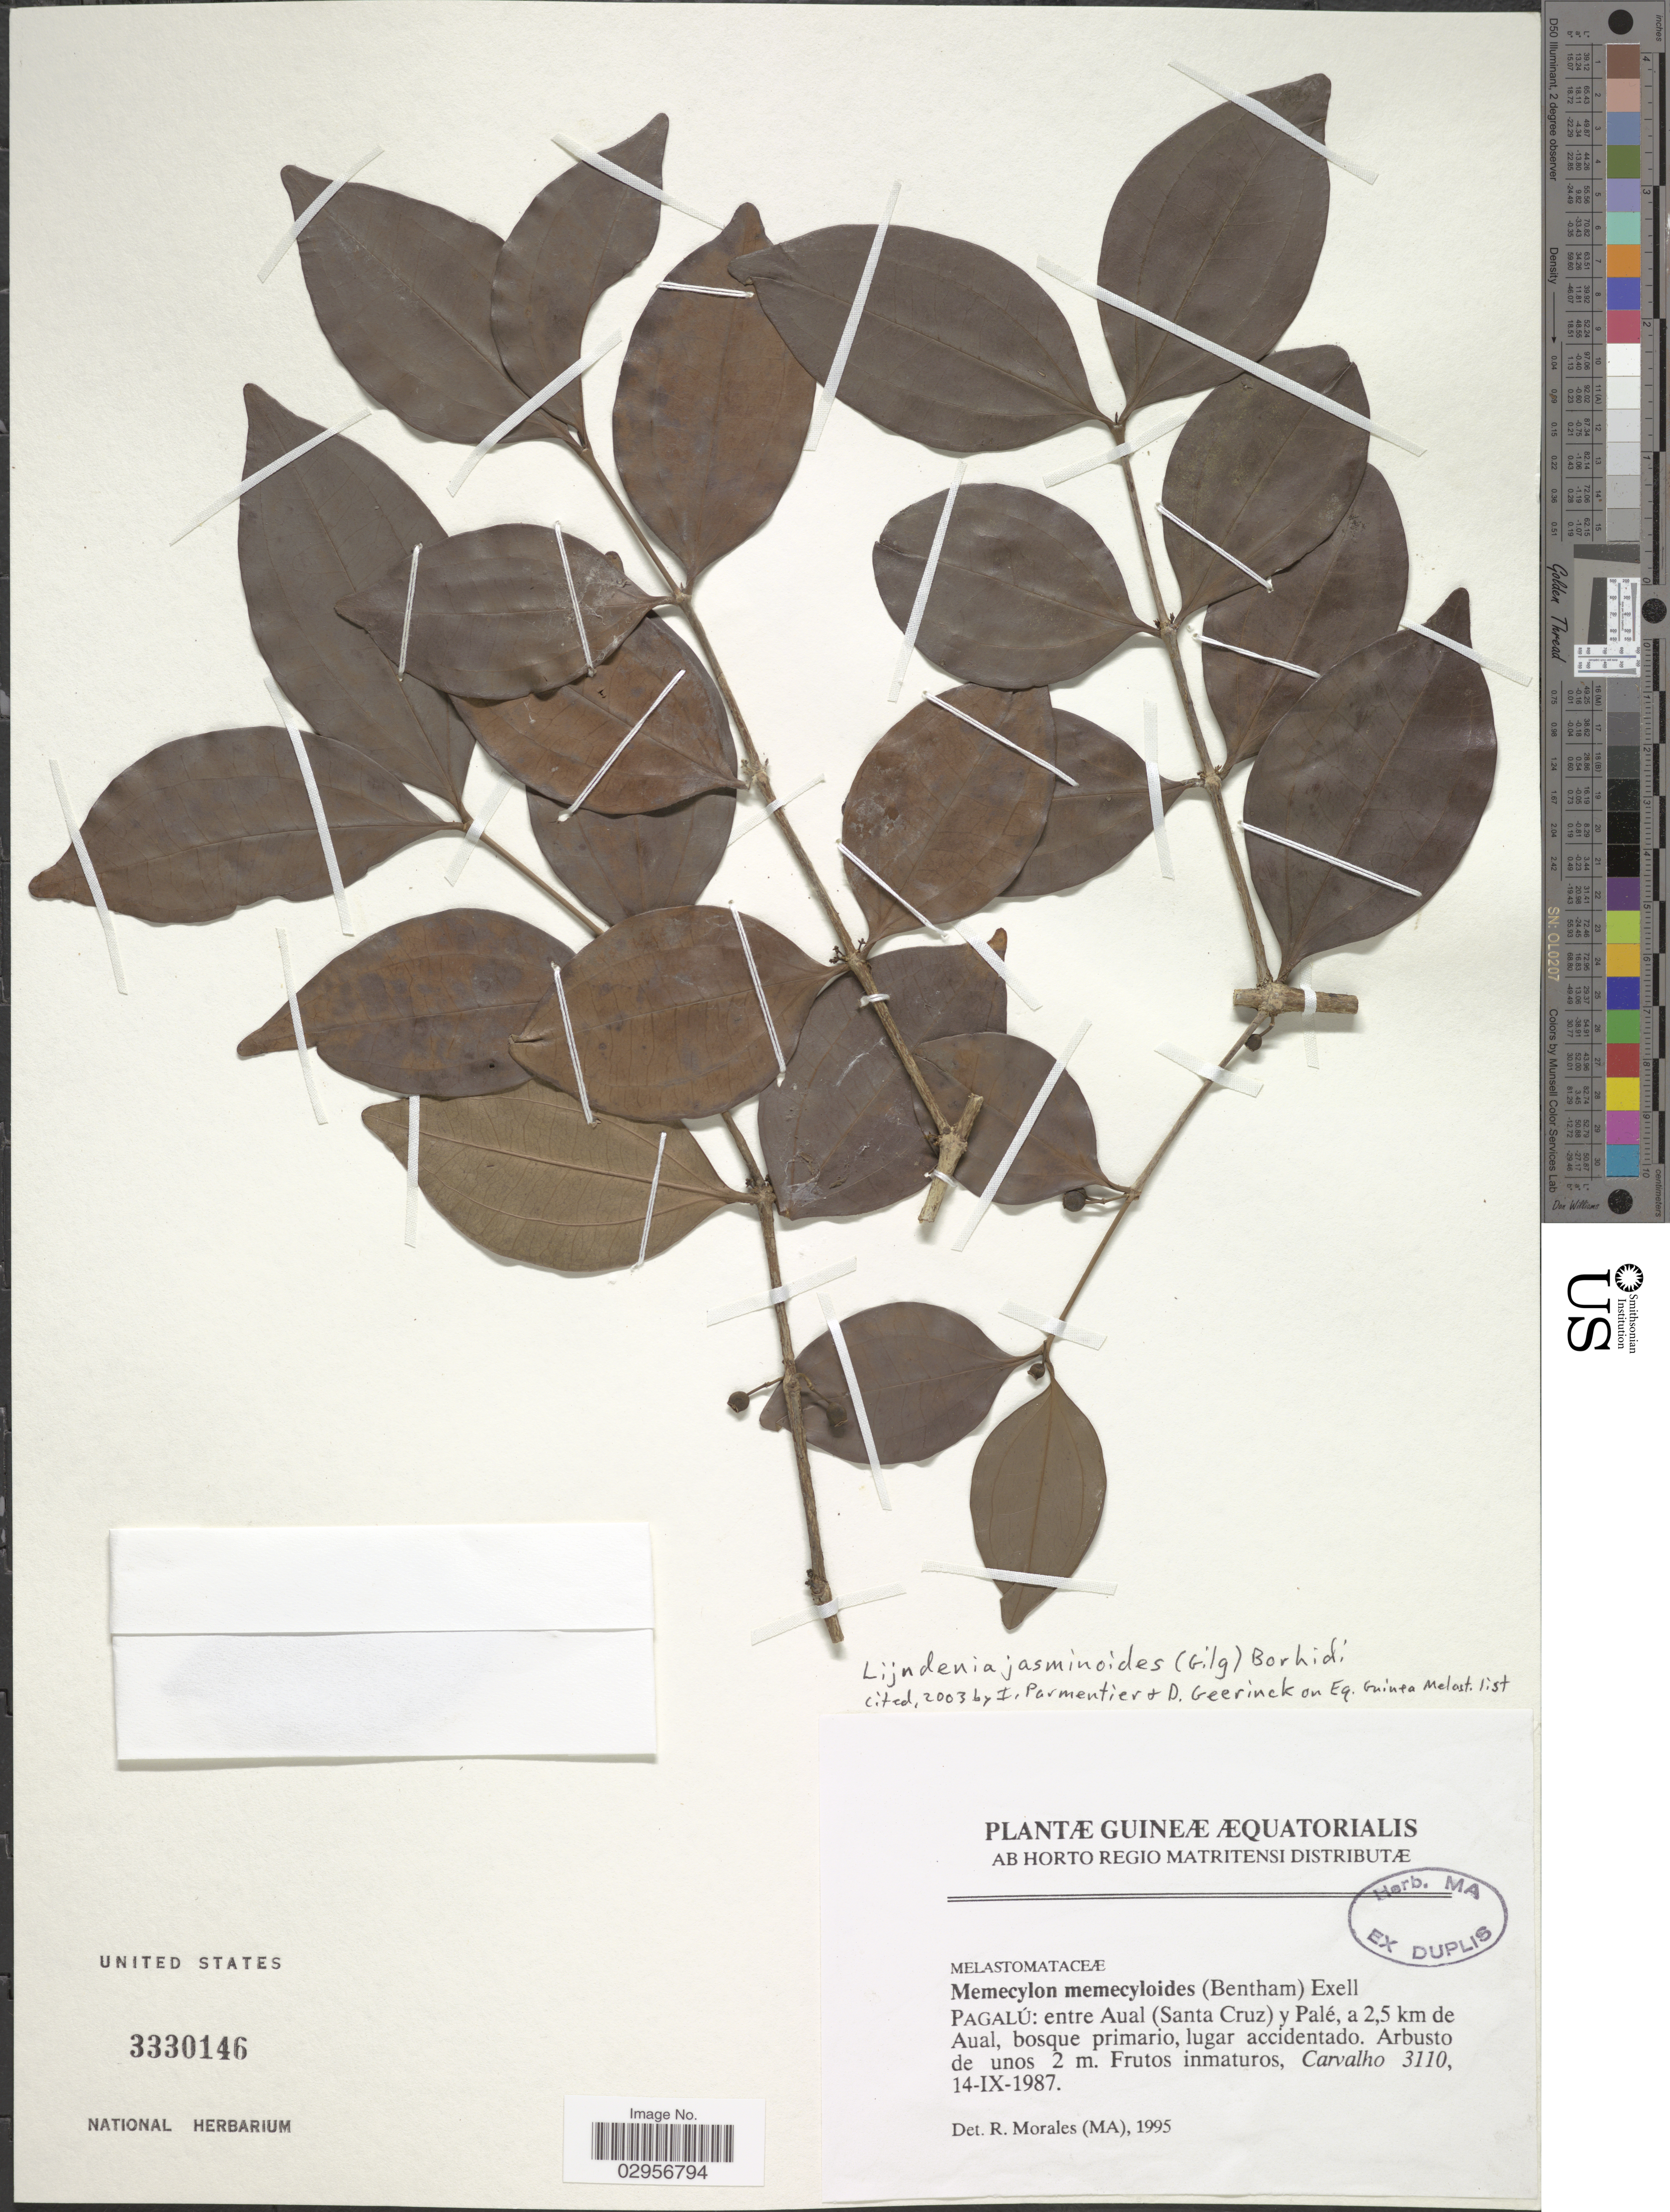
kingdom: Plantae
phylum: Tracheophyta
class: Magnoliopsida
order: Myrtales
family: Melastomataceae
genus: Lijndenia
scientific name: Lijndenia jasminoides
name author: (Gilg) Borhidi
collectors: Carvalho, --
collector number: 3110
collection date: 1987-09-14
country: Equatorial Guinea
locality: Guineæ Æquatorialis, Pagalú: entre Aual (Santa Cruz) y Palé, a 2,5 km de Aual.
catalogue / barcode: US 3330146